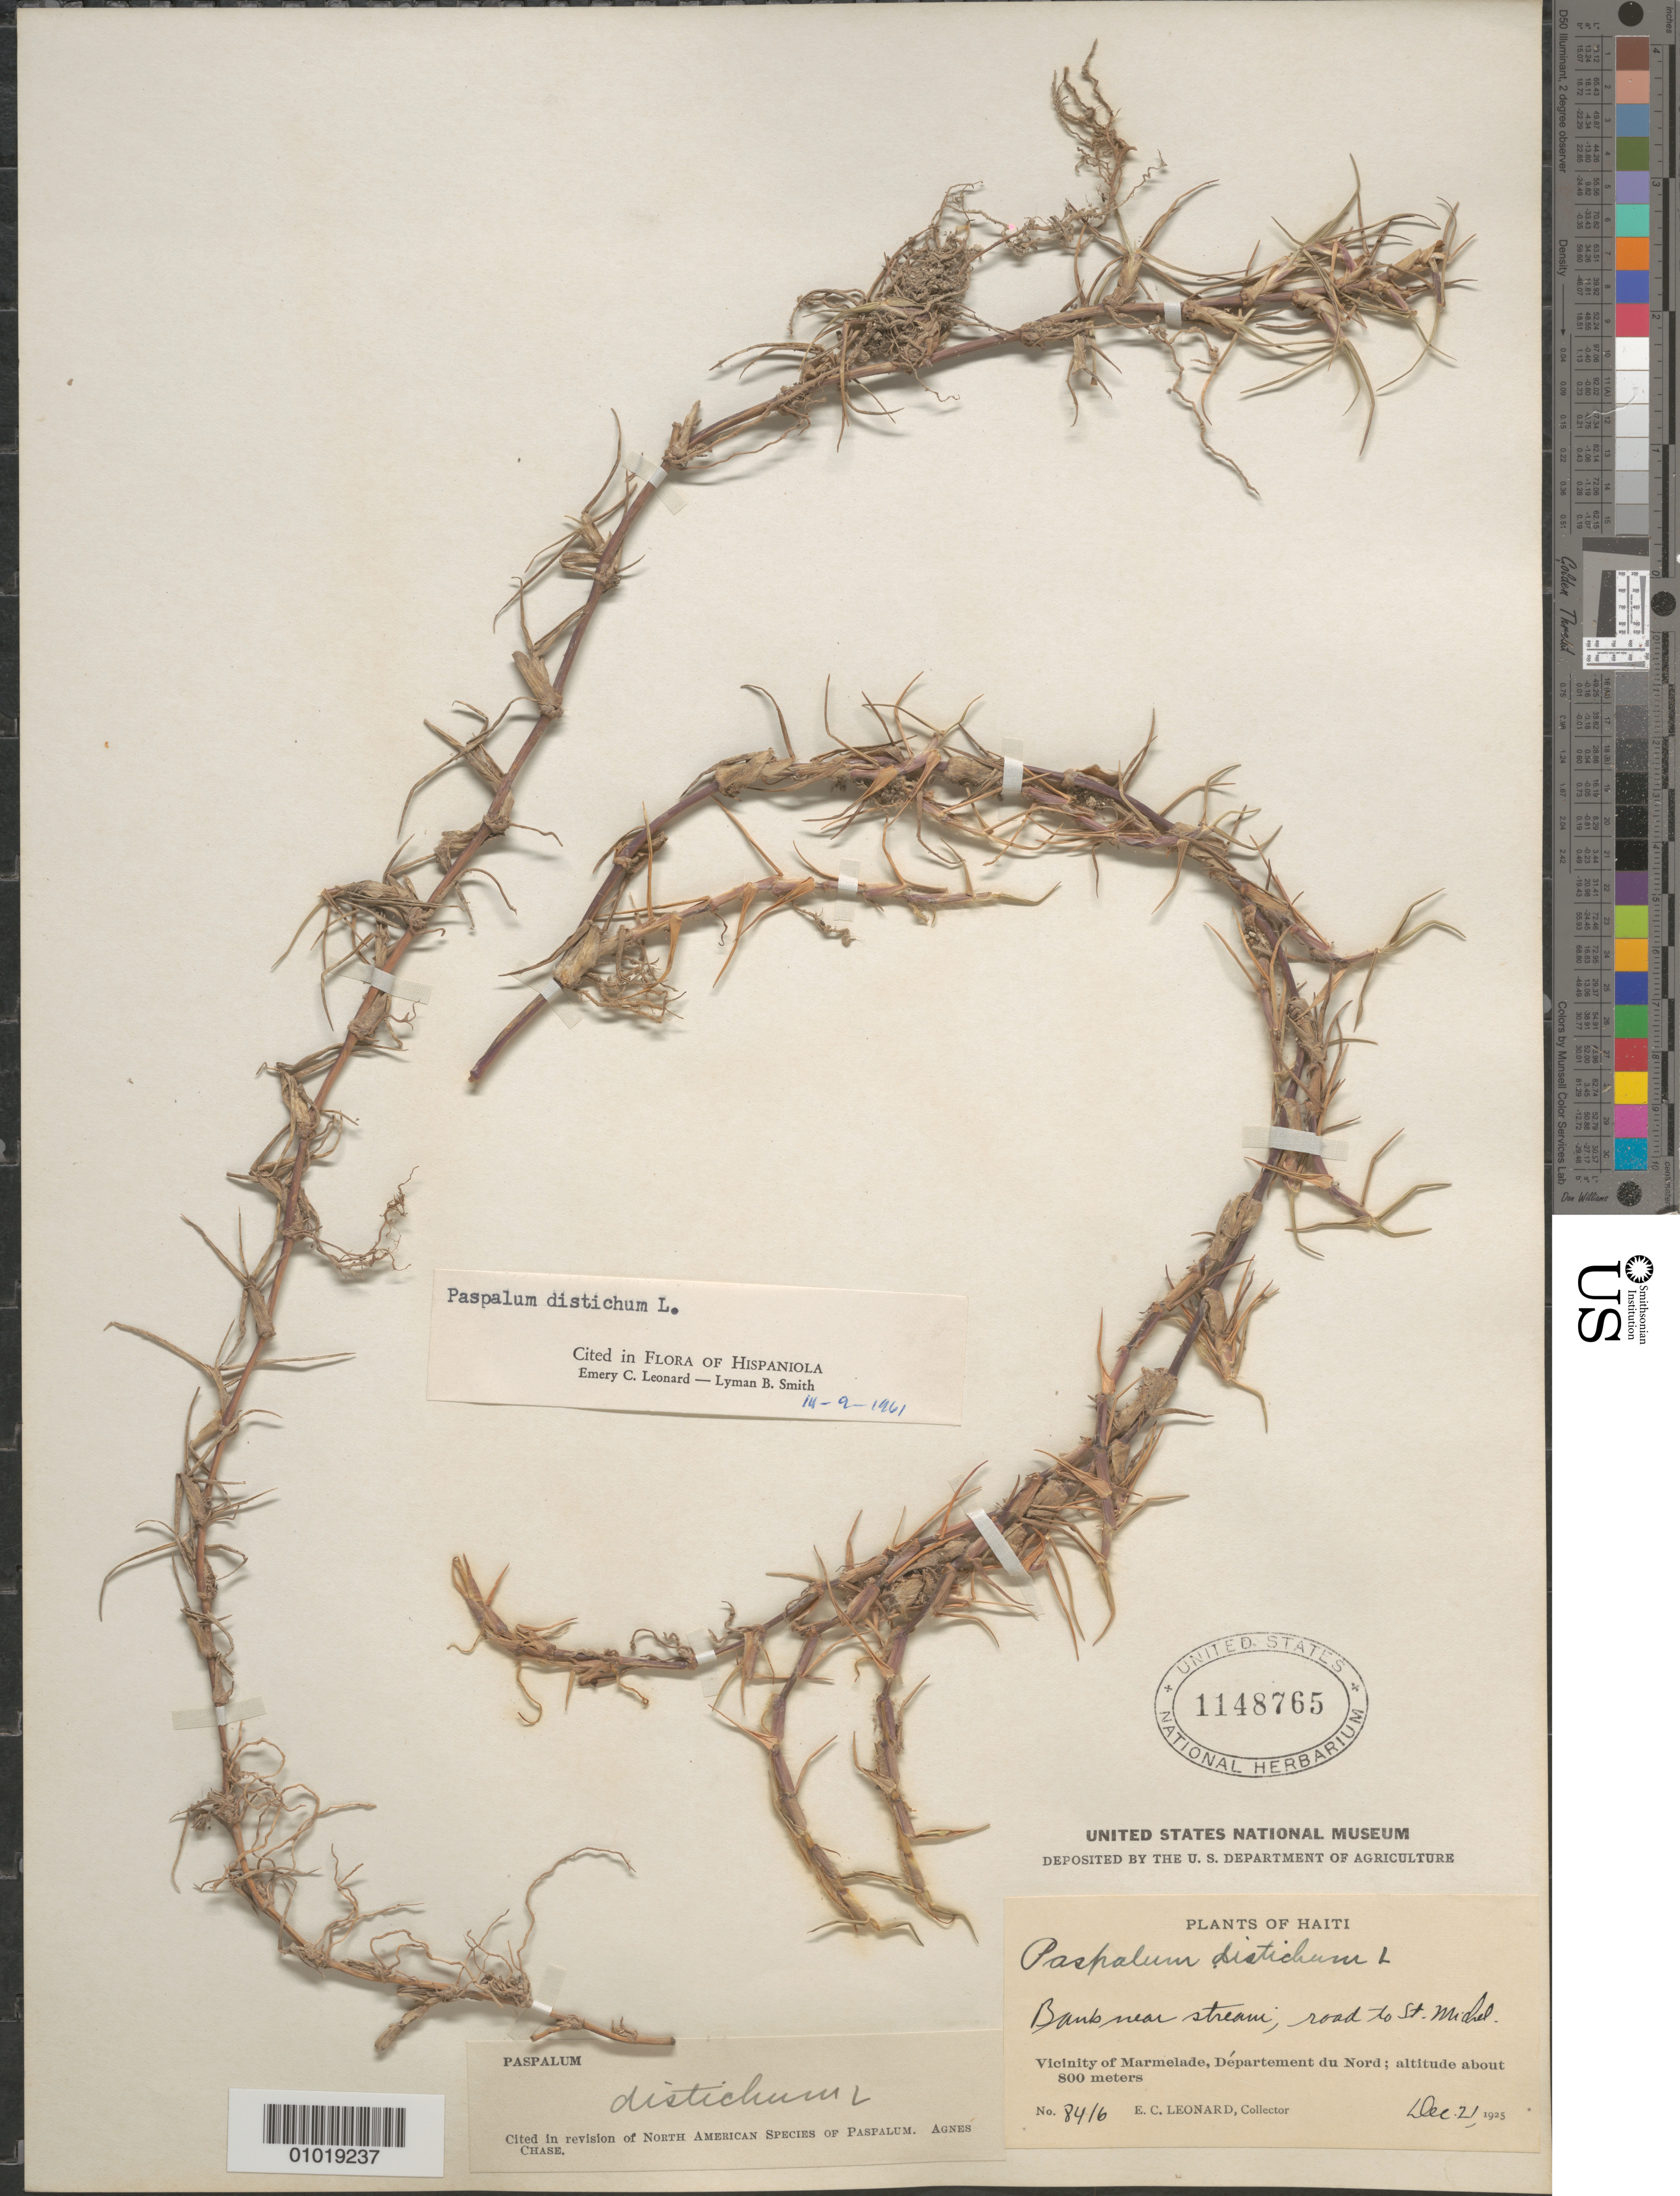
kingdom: Plantae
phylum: Tracheophyta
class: Liliopsida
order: Poales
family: Poaceae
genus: Paspalum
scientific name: Paspalum distichum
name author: L.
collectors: E. C. Leonard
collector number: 8416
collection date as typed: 21 Dec 1925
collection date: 1925-12-21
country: Haiti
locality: Vic. of Marmelade, rd to St. Michel. Dept. du Nord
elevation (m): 800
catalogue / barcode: US 1148765